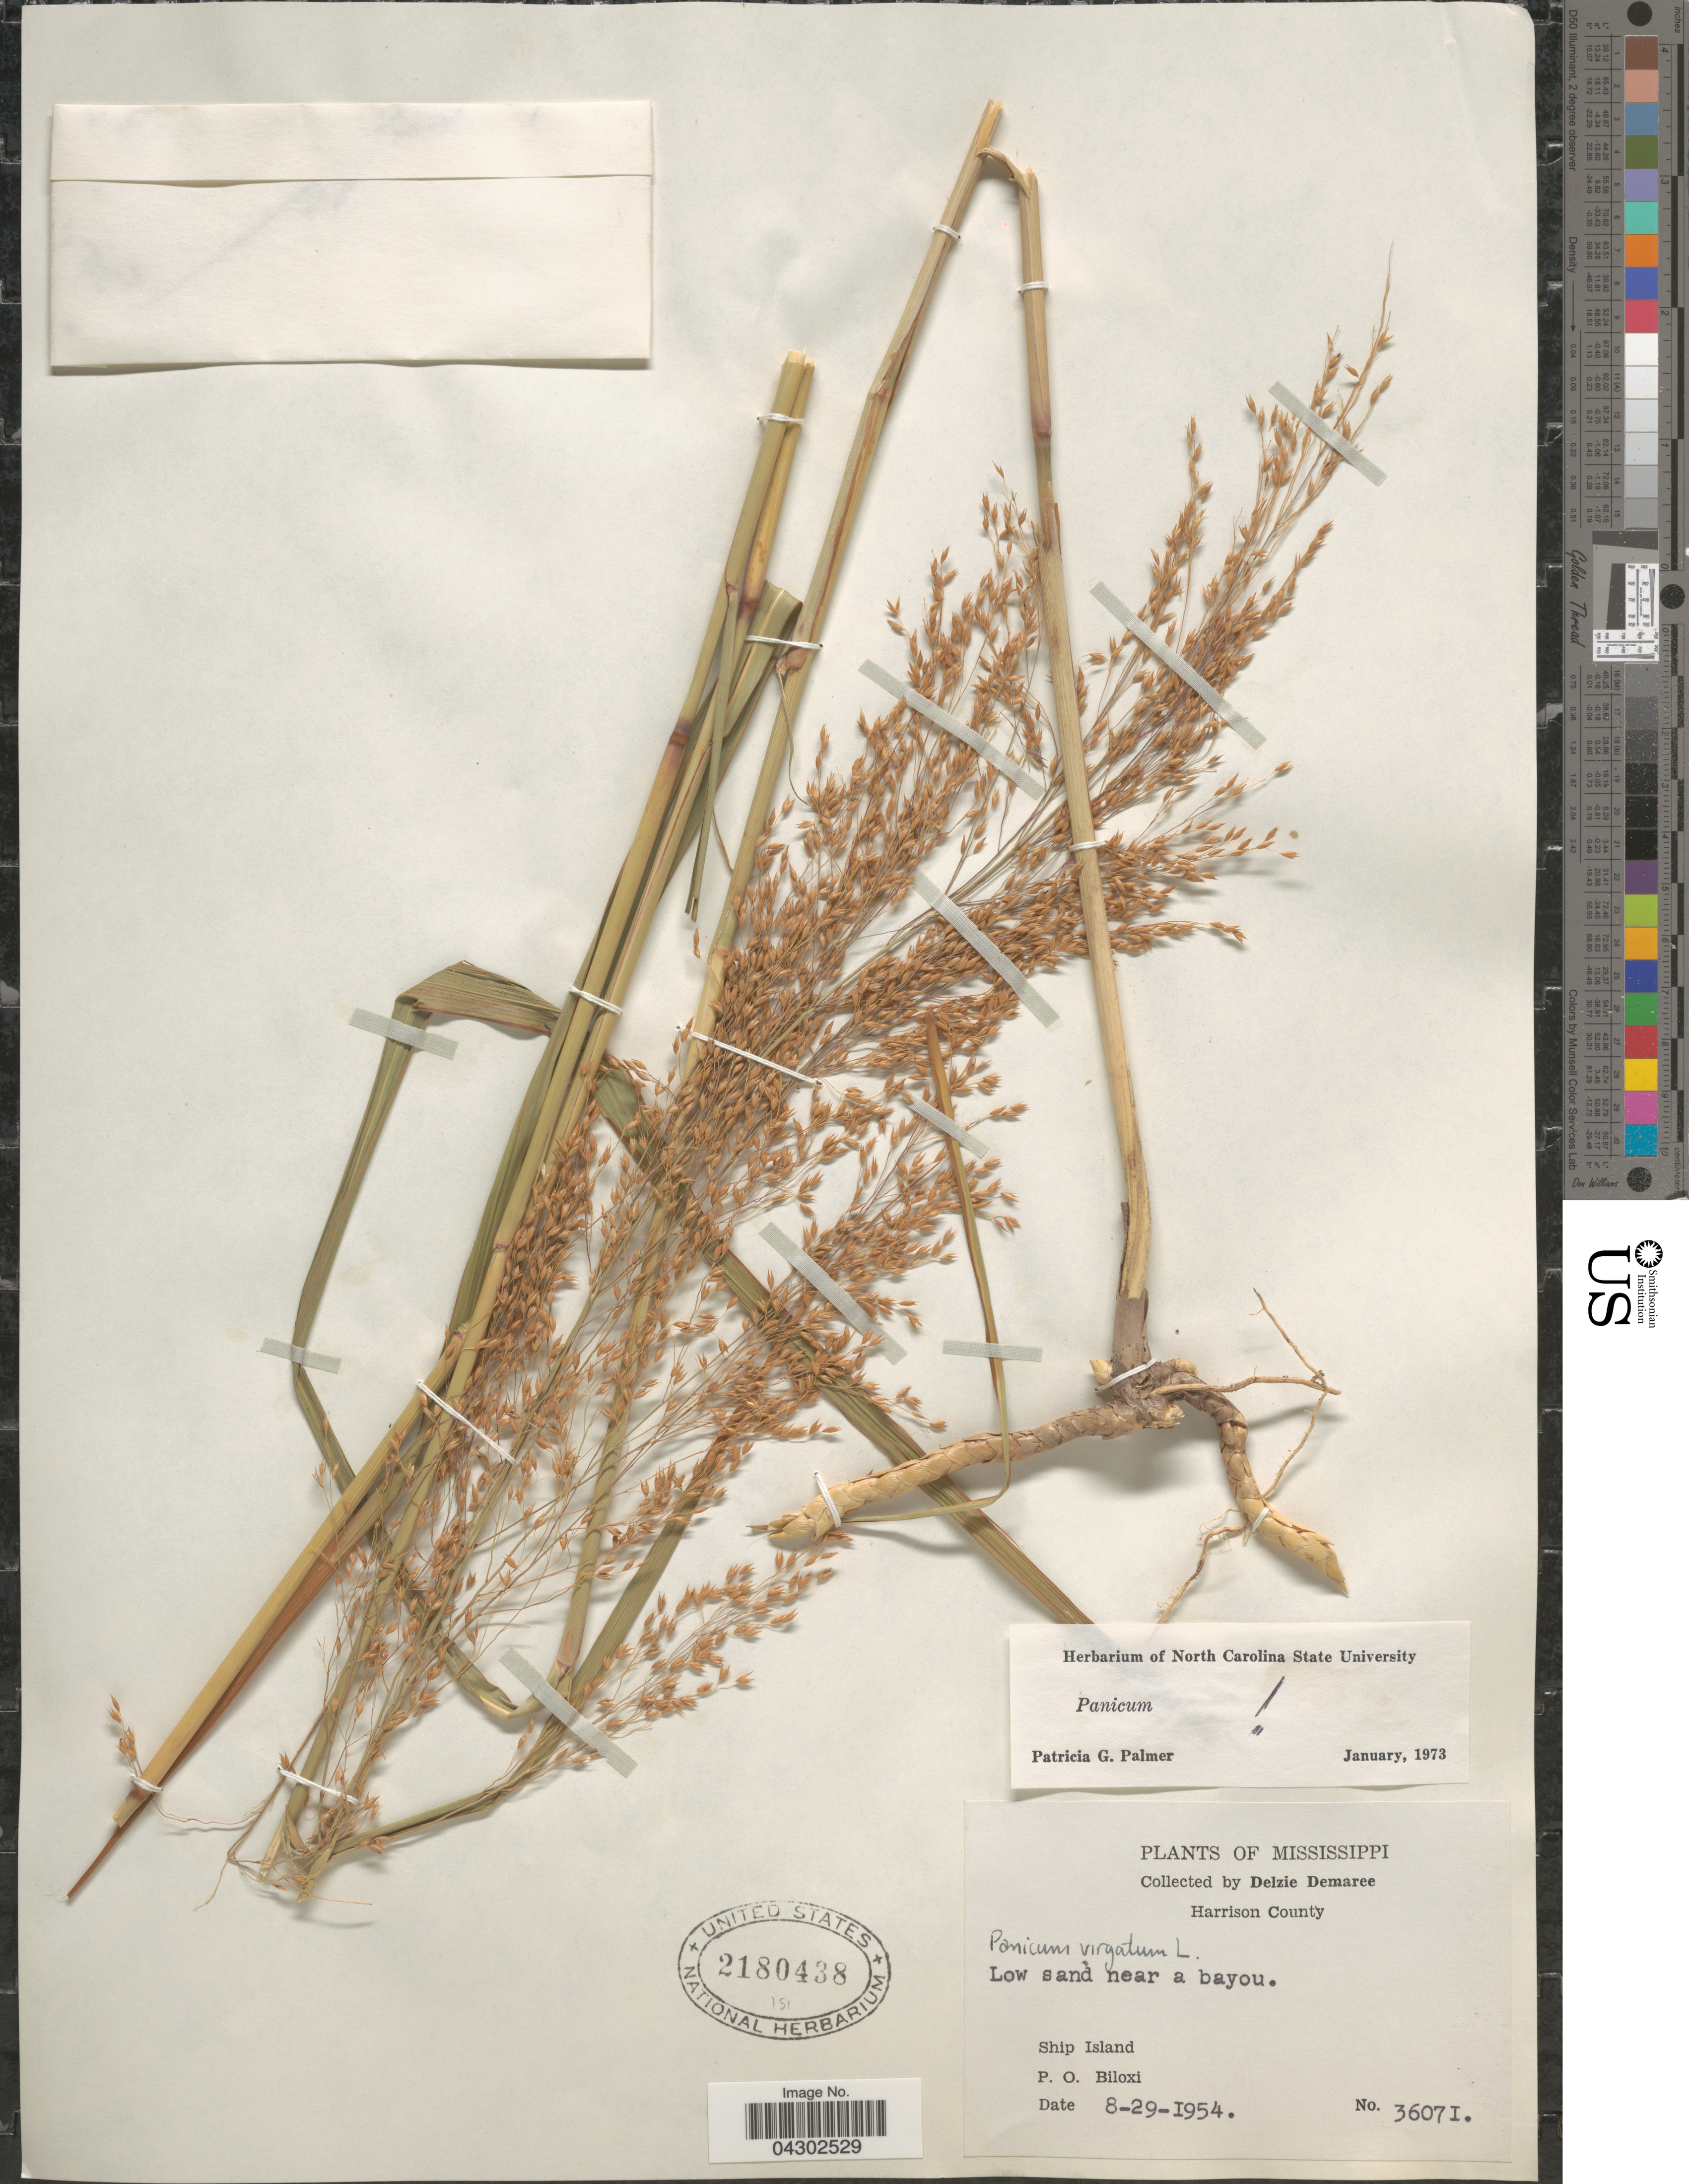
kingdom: Plantae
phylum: Tracheophyta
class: Liliopsida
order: Poales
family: Poaceae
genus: Panicum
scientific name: Panicum virgatum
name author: L.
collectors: D. Demaree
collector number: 36071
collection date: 1954-08-29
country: United States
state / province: Mississippi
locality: Harrison County. Low sand near a bayou. Ship Island. P. O. Biloxi.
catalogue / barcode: US 2180438